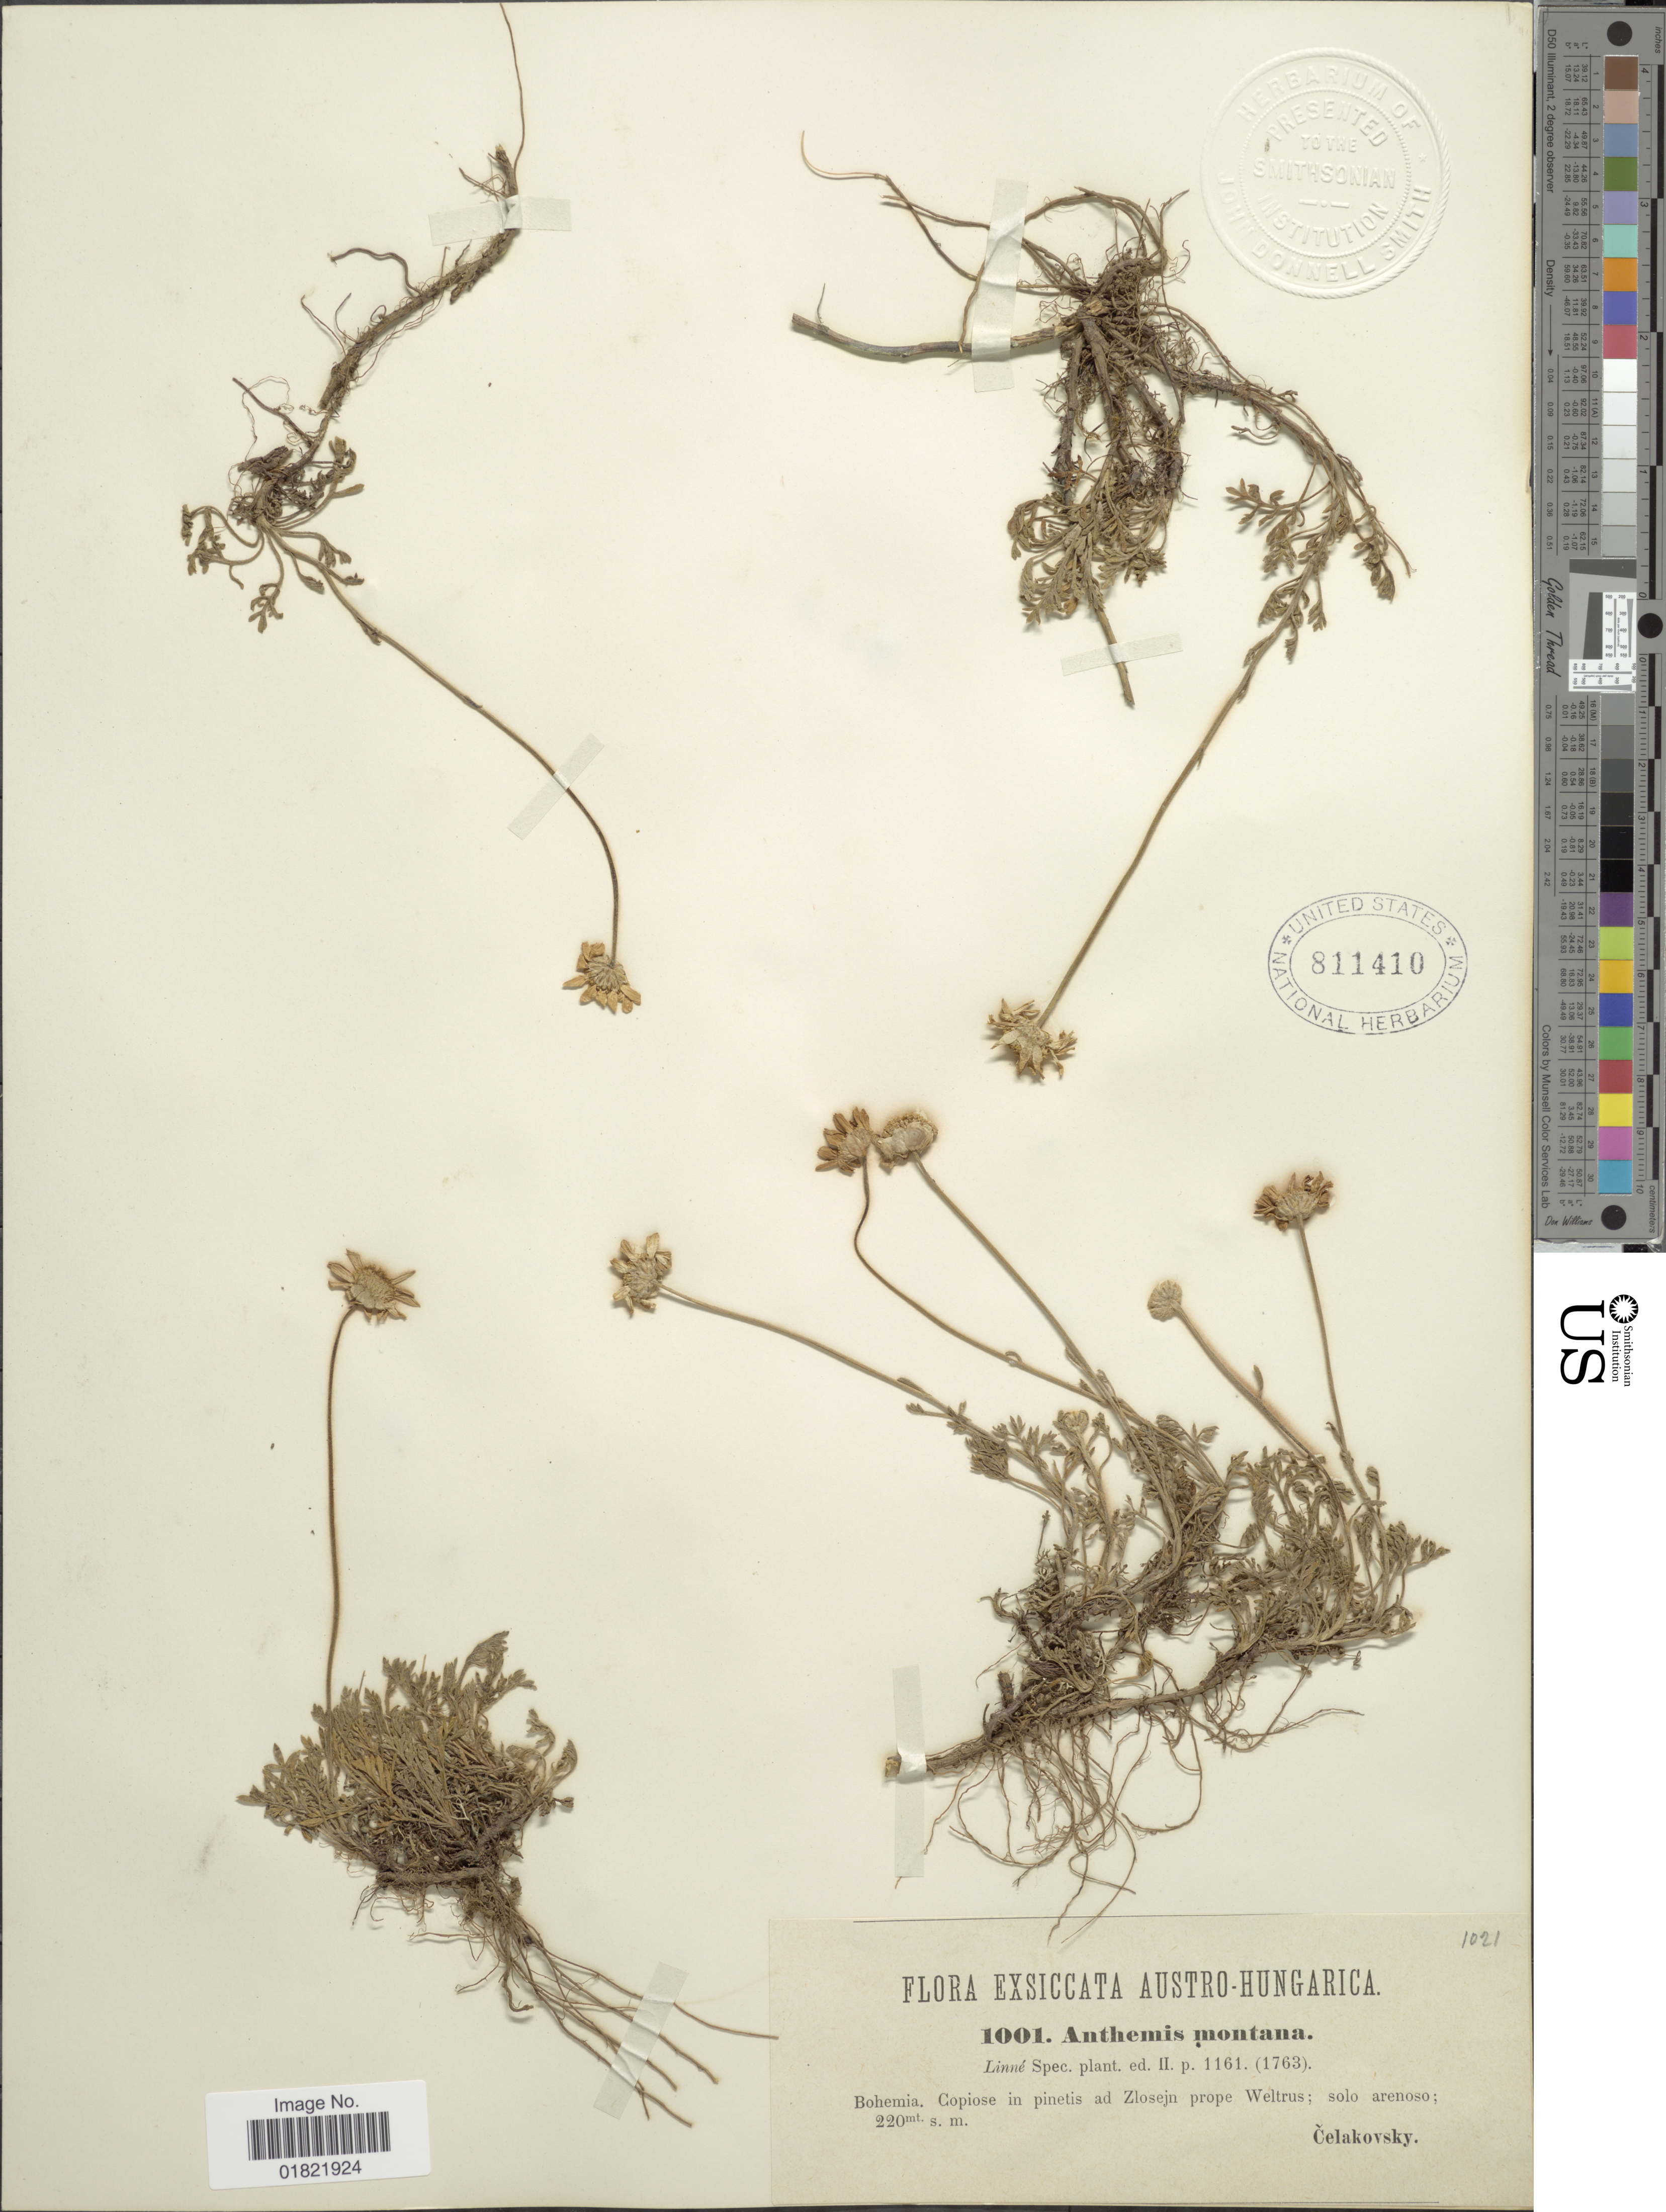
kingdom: Plantae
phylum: Tracheophyta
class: Magnoliopsida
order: Asterales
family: Asteraceae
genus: Anthemis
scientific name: Anthemis montana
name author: L.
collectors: Celakovsky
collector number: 1001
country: Czechia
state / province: Central Bohemian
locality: Austro-Hungarica, Bohemia. Copiose in pinetis ad Zlosejn prope Weltrus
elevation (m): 220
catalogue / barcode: US 811410